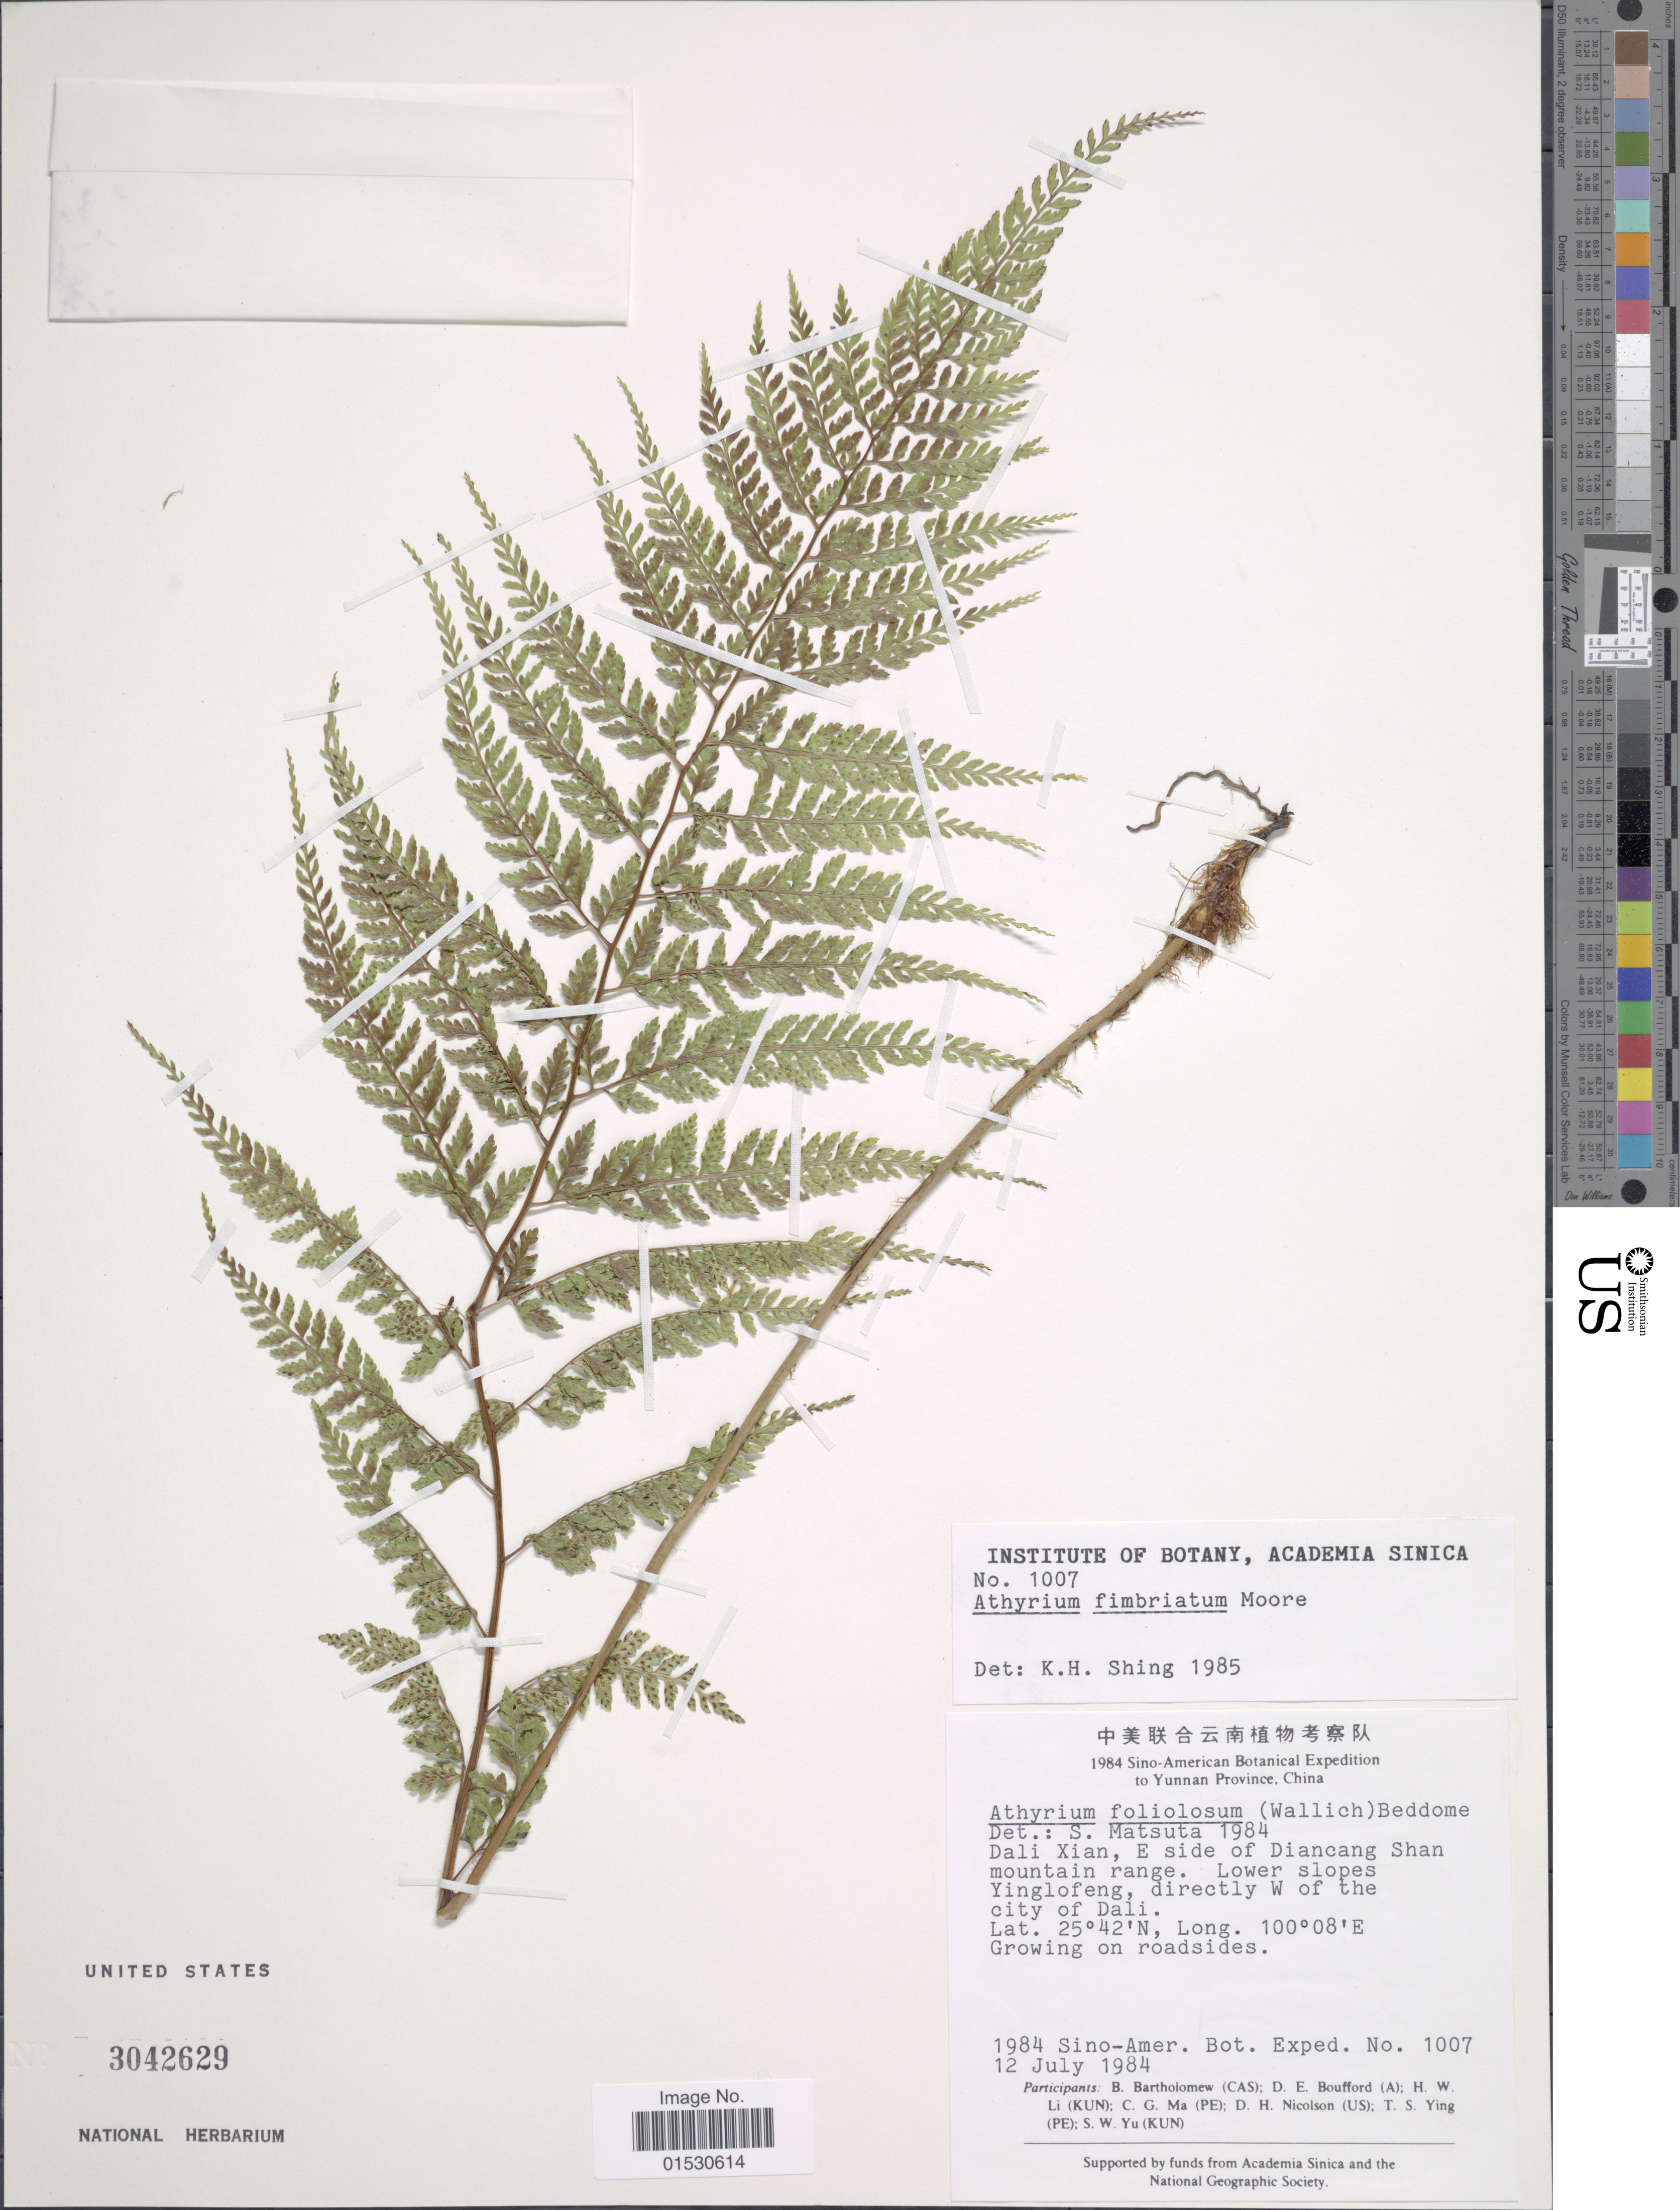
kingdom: Plantae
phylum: Tracheophyta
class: Polypodiopsida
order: Polypodiales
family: Athyriaceae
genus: Athyrium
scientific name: Athyrium fimbriatum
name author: (Wall.) T. Moore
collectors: Sino-Amer. Bot. Exped. 1984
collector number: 1007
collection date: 1984-07-12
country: China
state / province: Yunnan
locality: Dali Xian, E side of Diancang Shan mountain range. Lower slopes Yinglofeng, directly W of the city of Dali, Growing roadisdes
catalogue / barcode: US 3042629